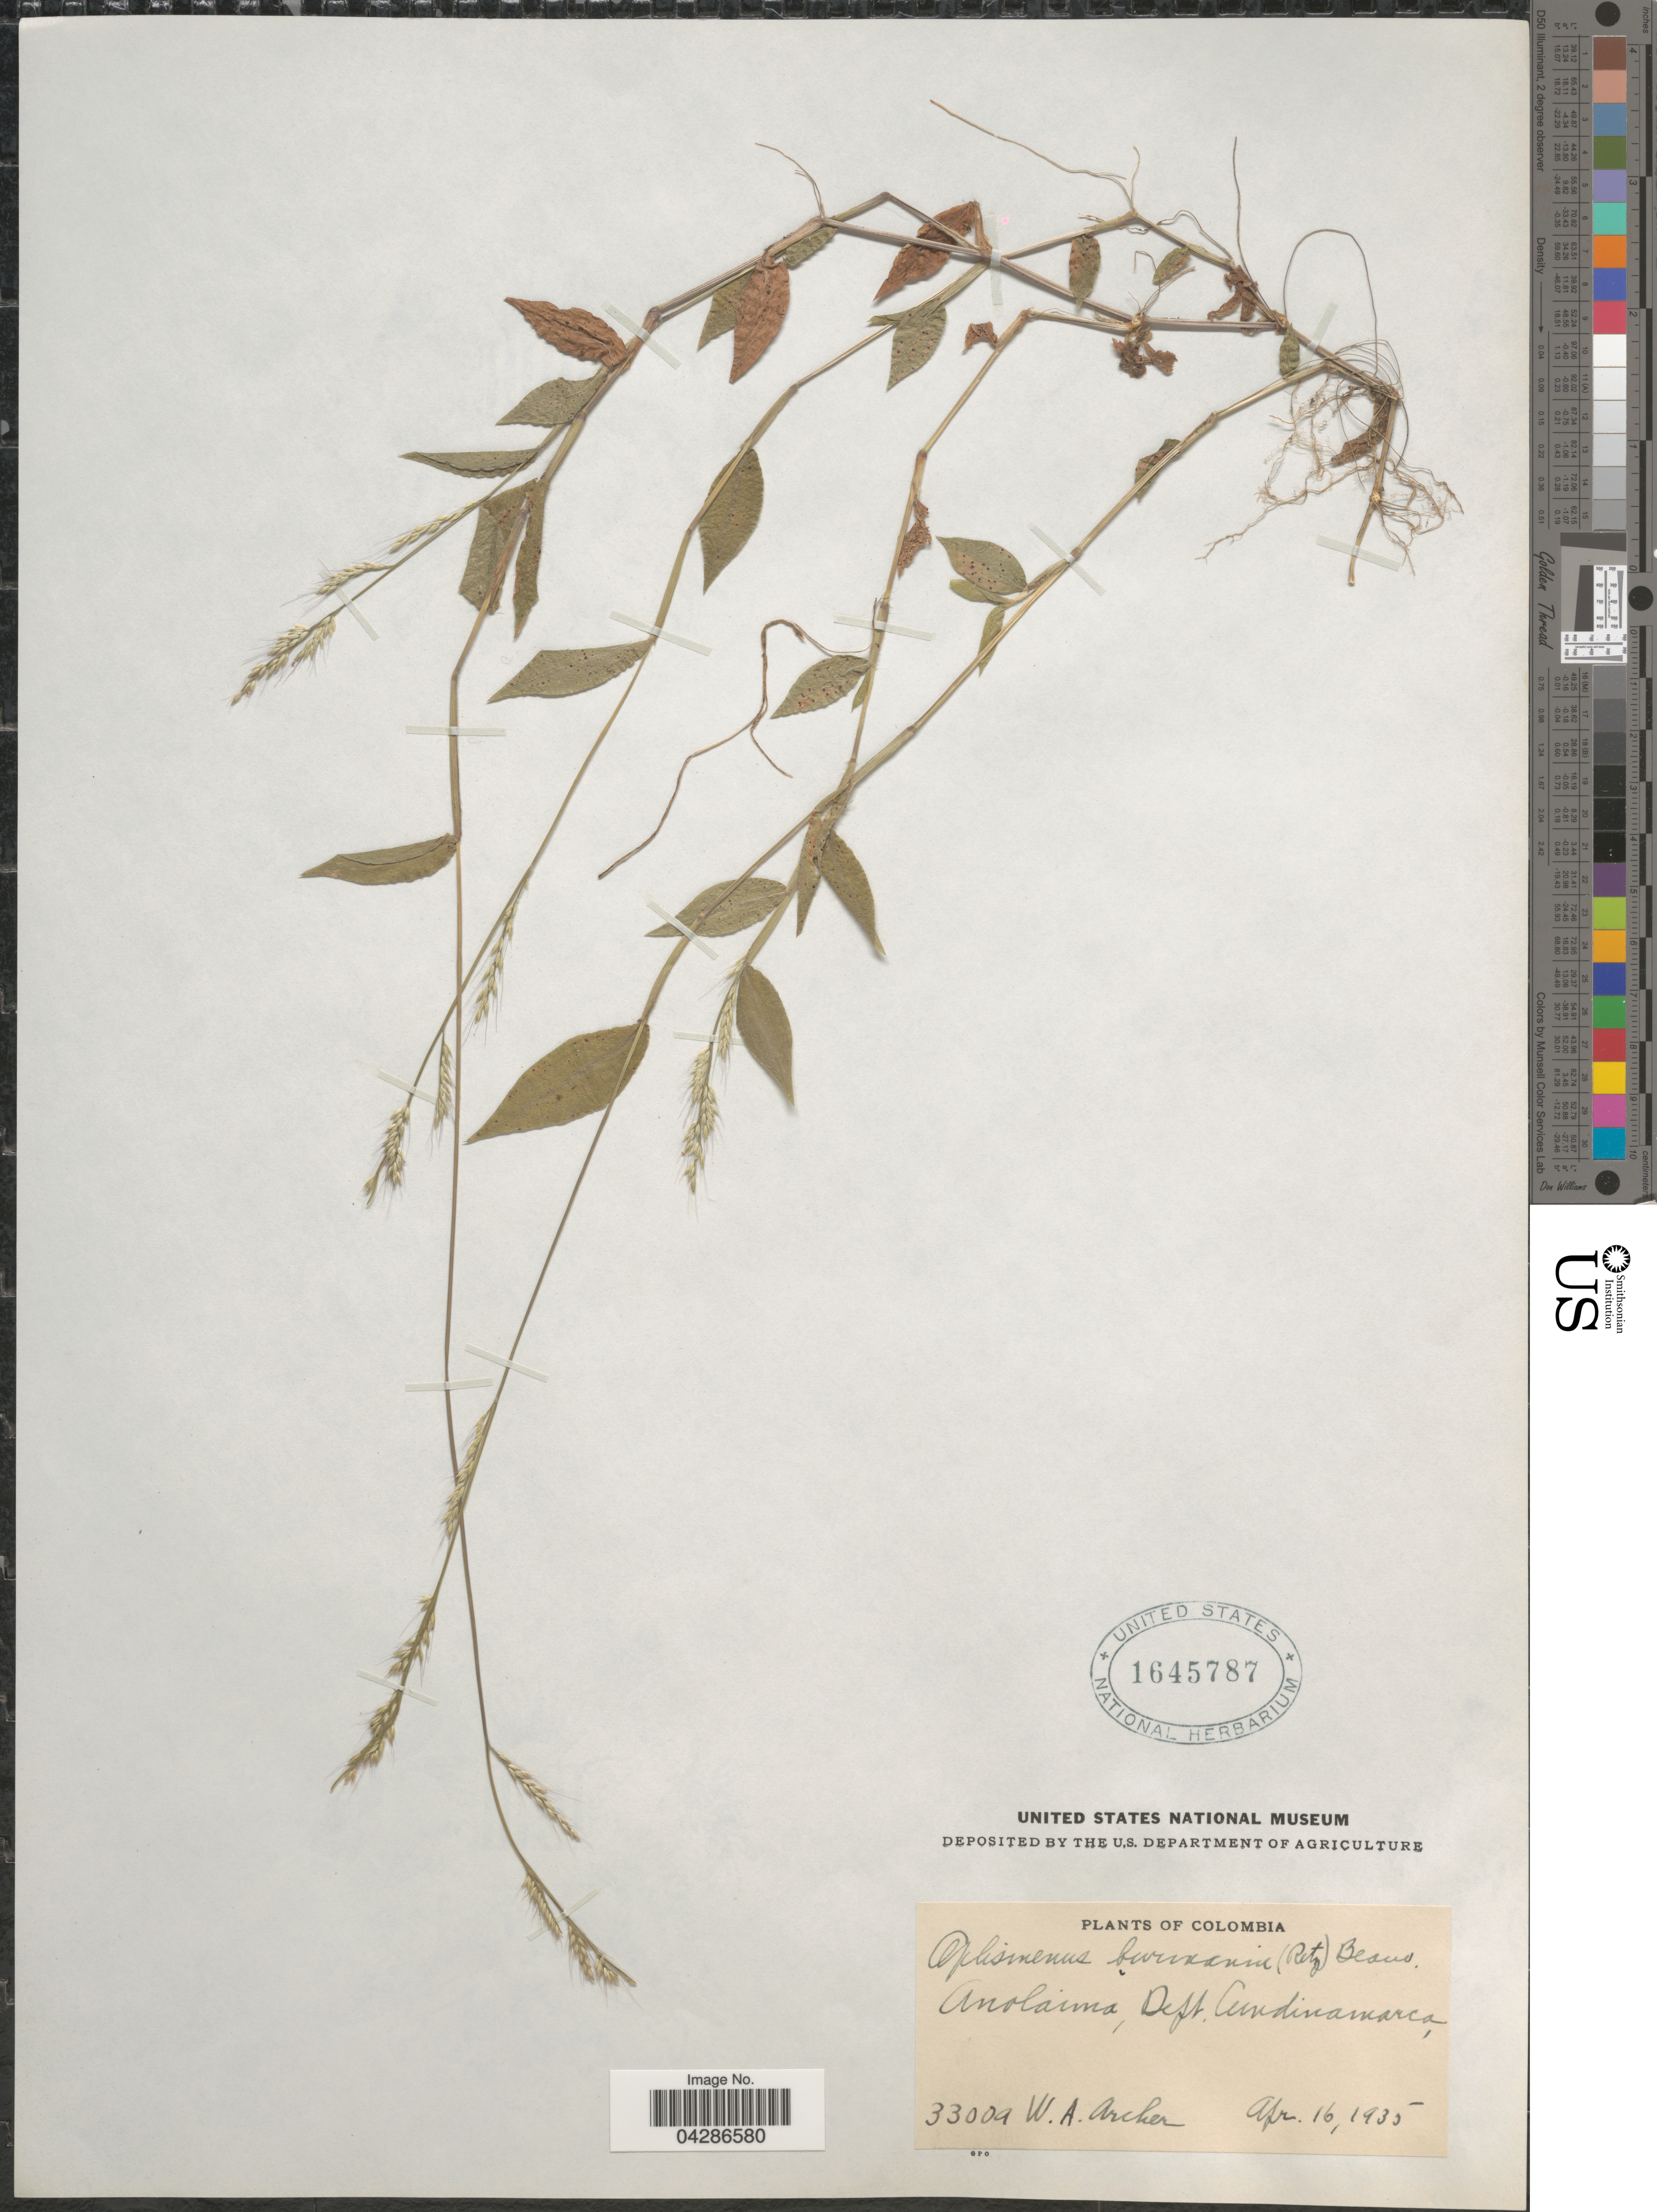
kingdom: Plantae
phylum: Tracheophyta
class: Liliopsida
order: Poales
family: Poaceae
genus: Oplismenus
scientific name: Oplismenus burmannii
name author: (Retz.) P. Beauv.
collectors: W. Archer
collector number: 3300a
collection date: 1935-04-16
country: Colombia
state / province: Cundinamarca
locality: Anolaima, Dept. Cundinamarca.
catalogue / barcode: US 1645787